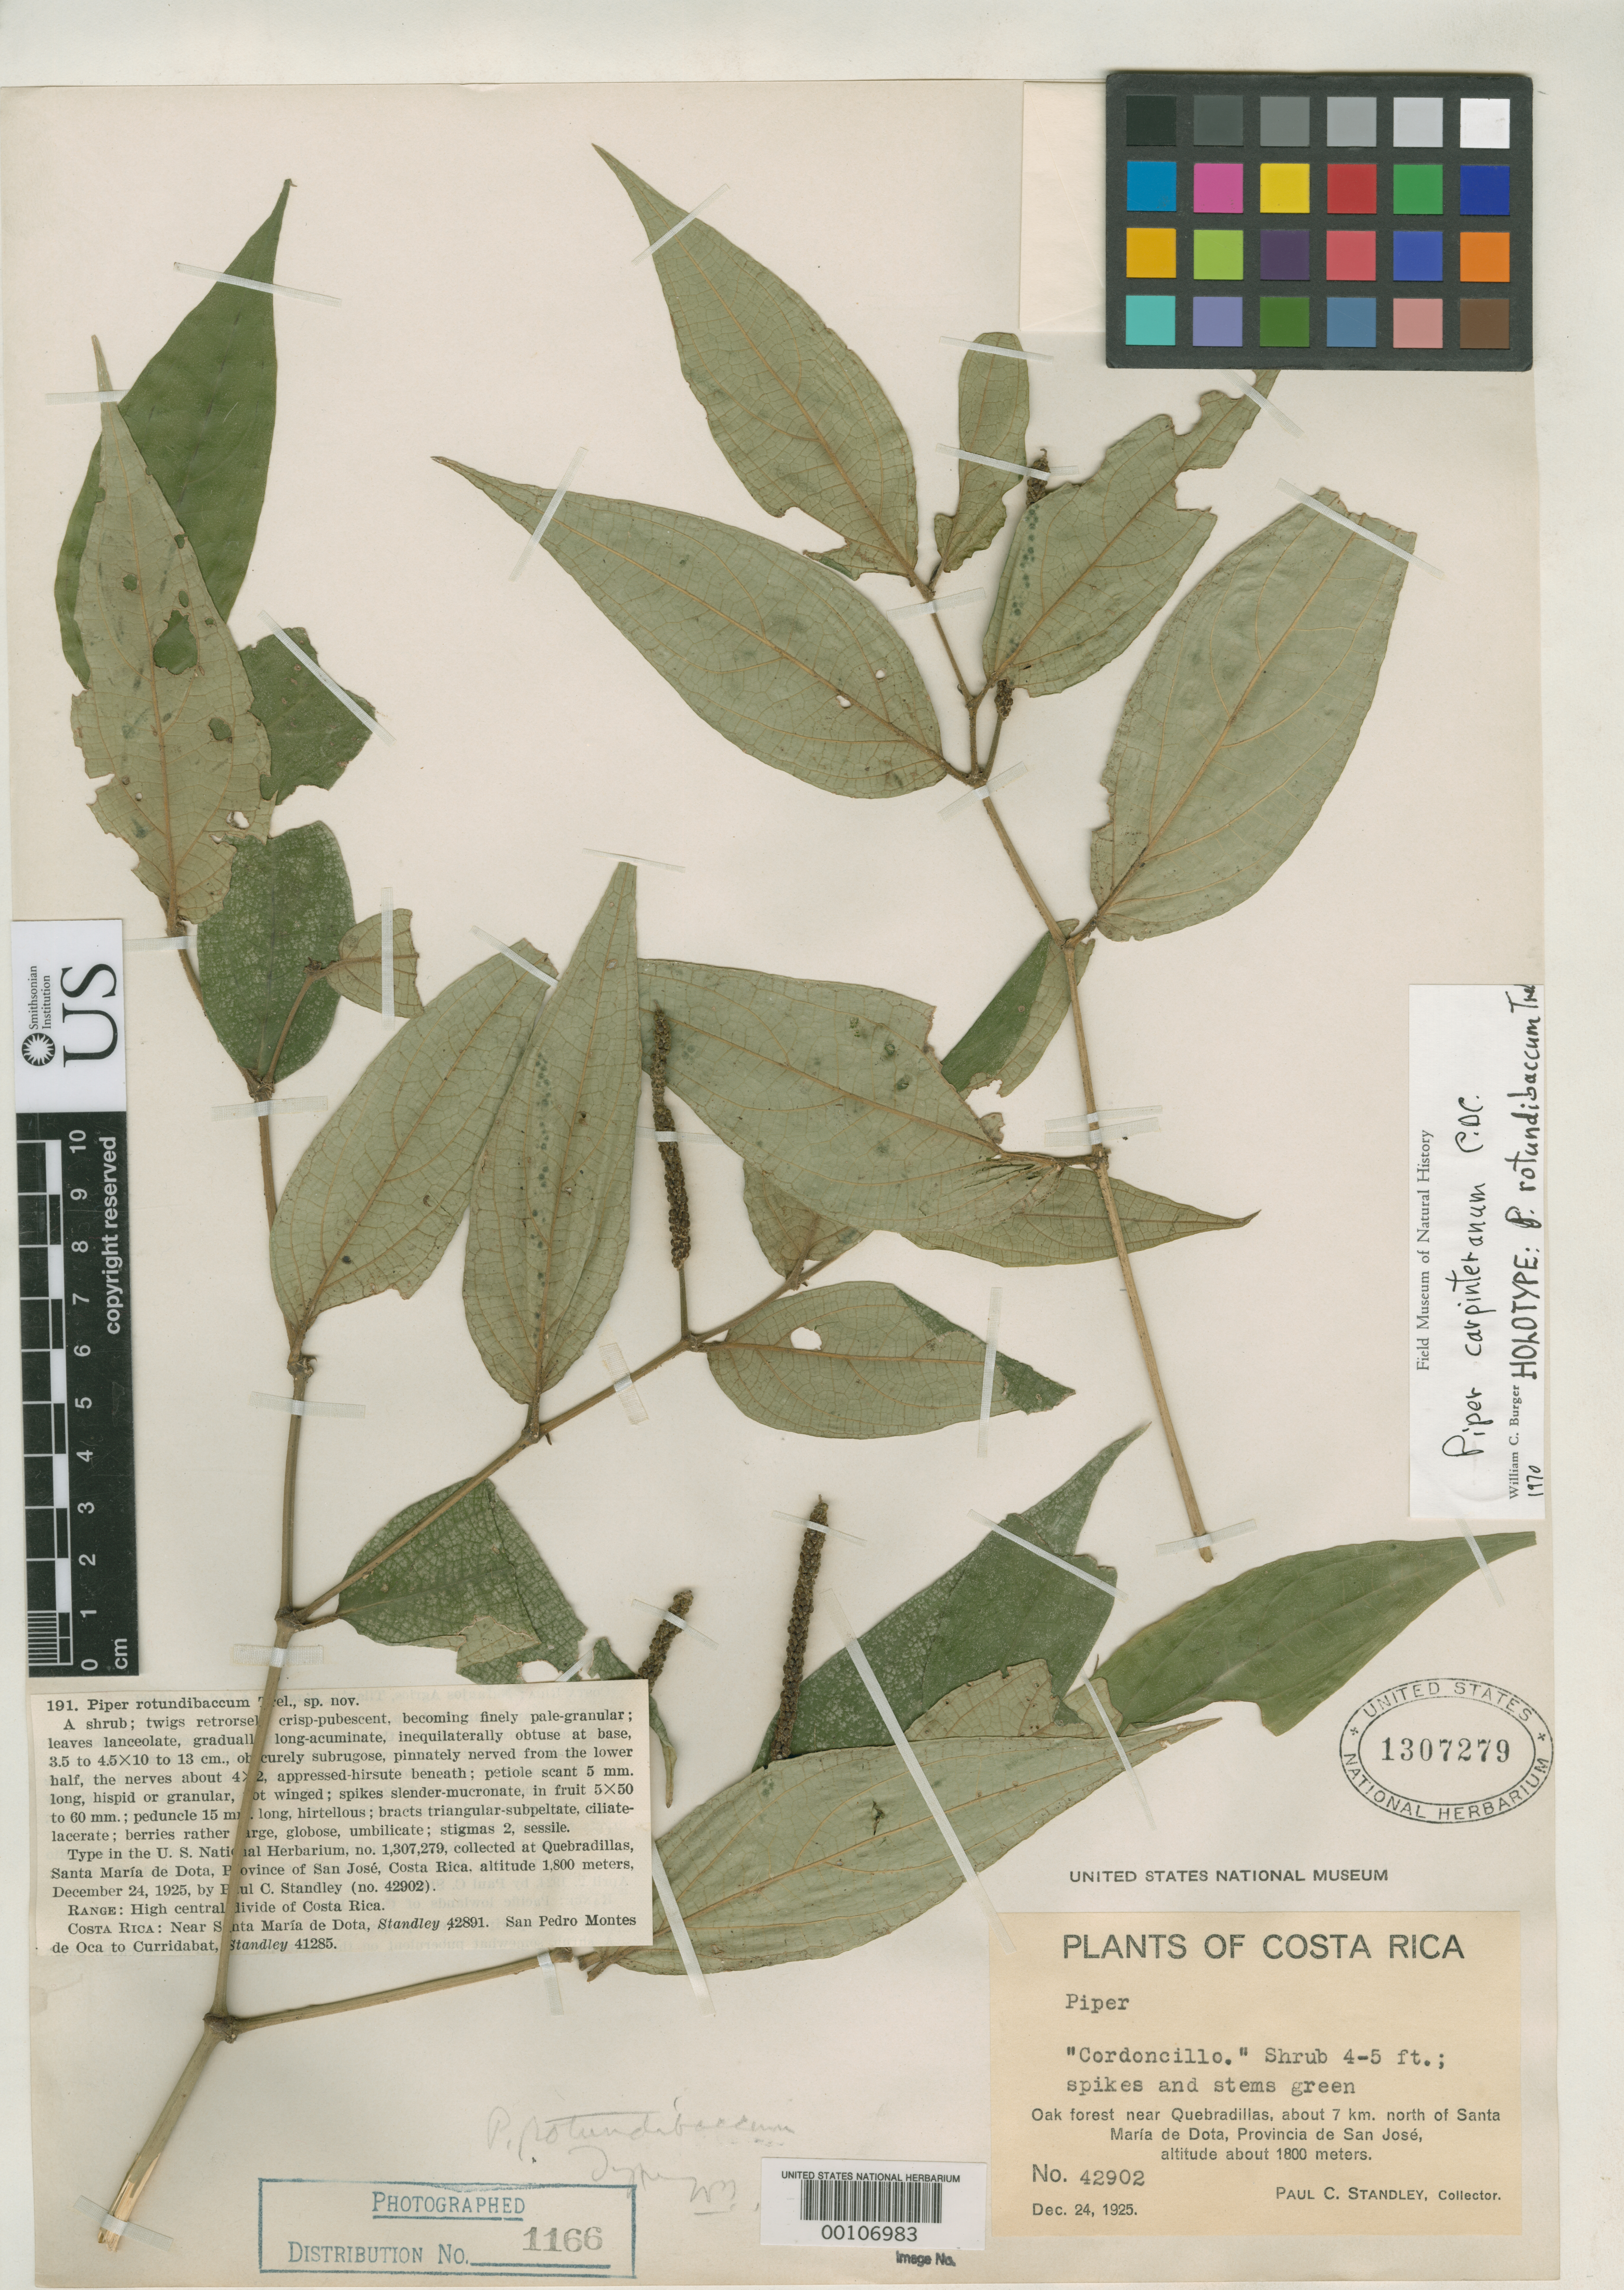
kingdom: Plantae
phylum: Tracheophyta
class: Magnoliopsida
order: Piperales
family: Piperaceae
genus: Piper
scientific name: Piper rotundibaccum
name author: Trel.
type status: Holotype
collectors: P. C. Standley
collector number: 42902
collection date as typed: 24 Dec 1925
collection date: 1925-12-24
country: Costa Rica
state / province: San José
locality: Near Quebradillas, north of Santa Maria de Dota.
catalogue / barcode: US 1307279